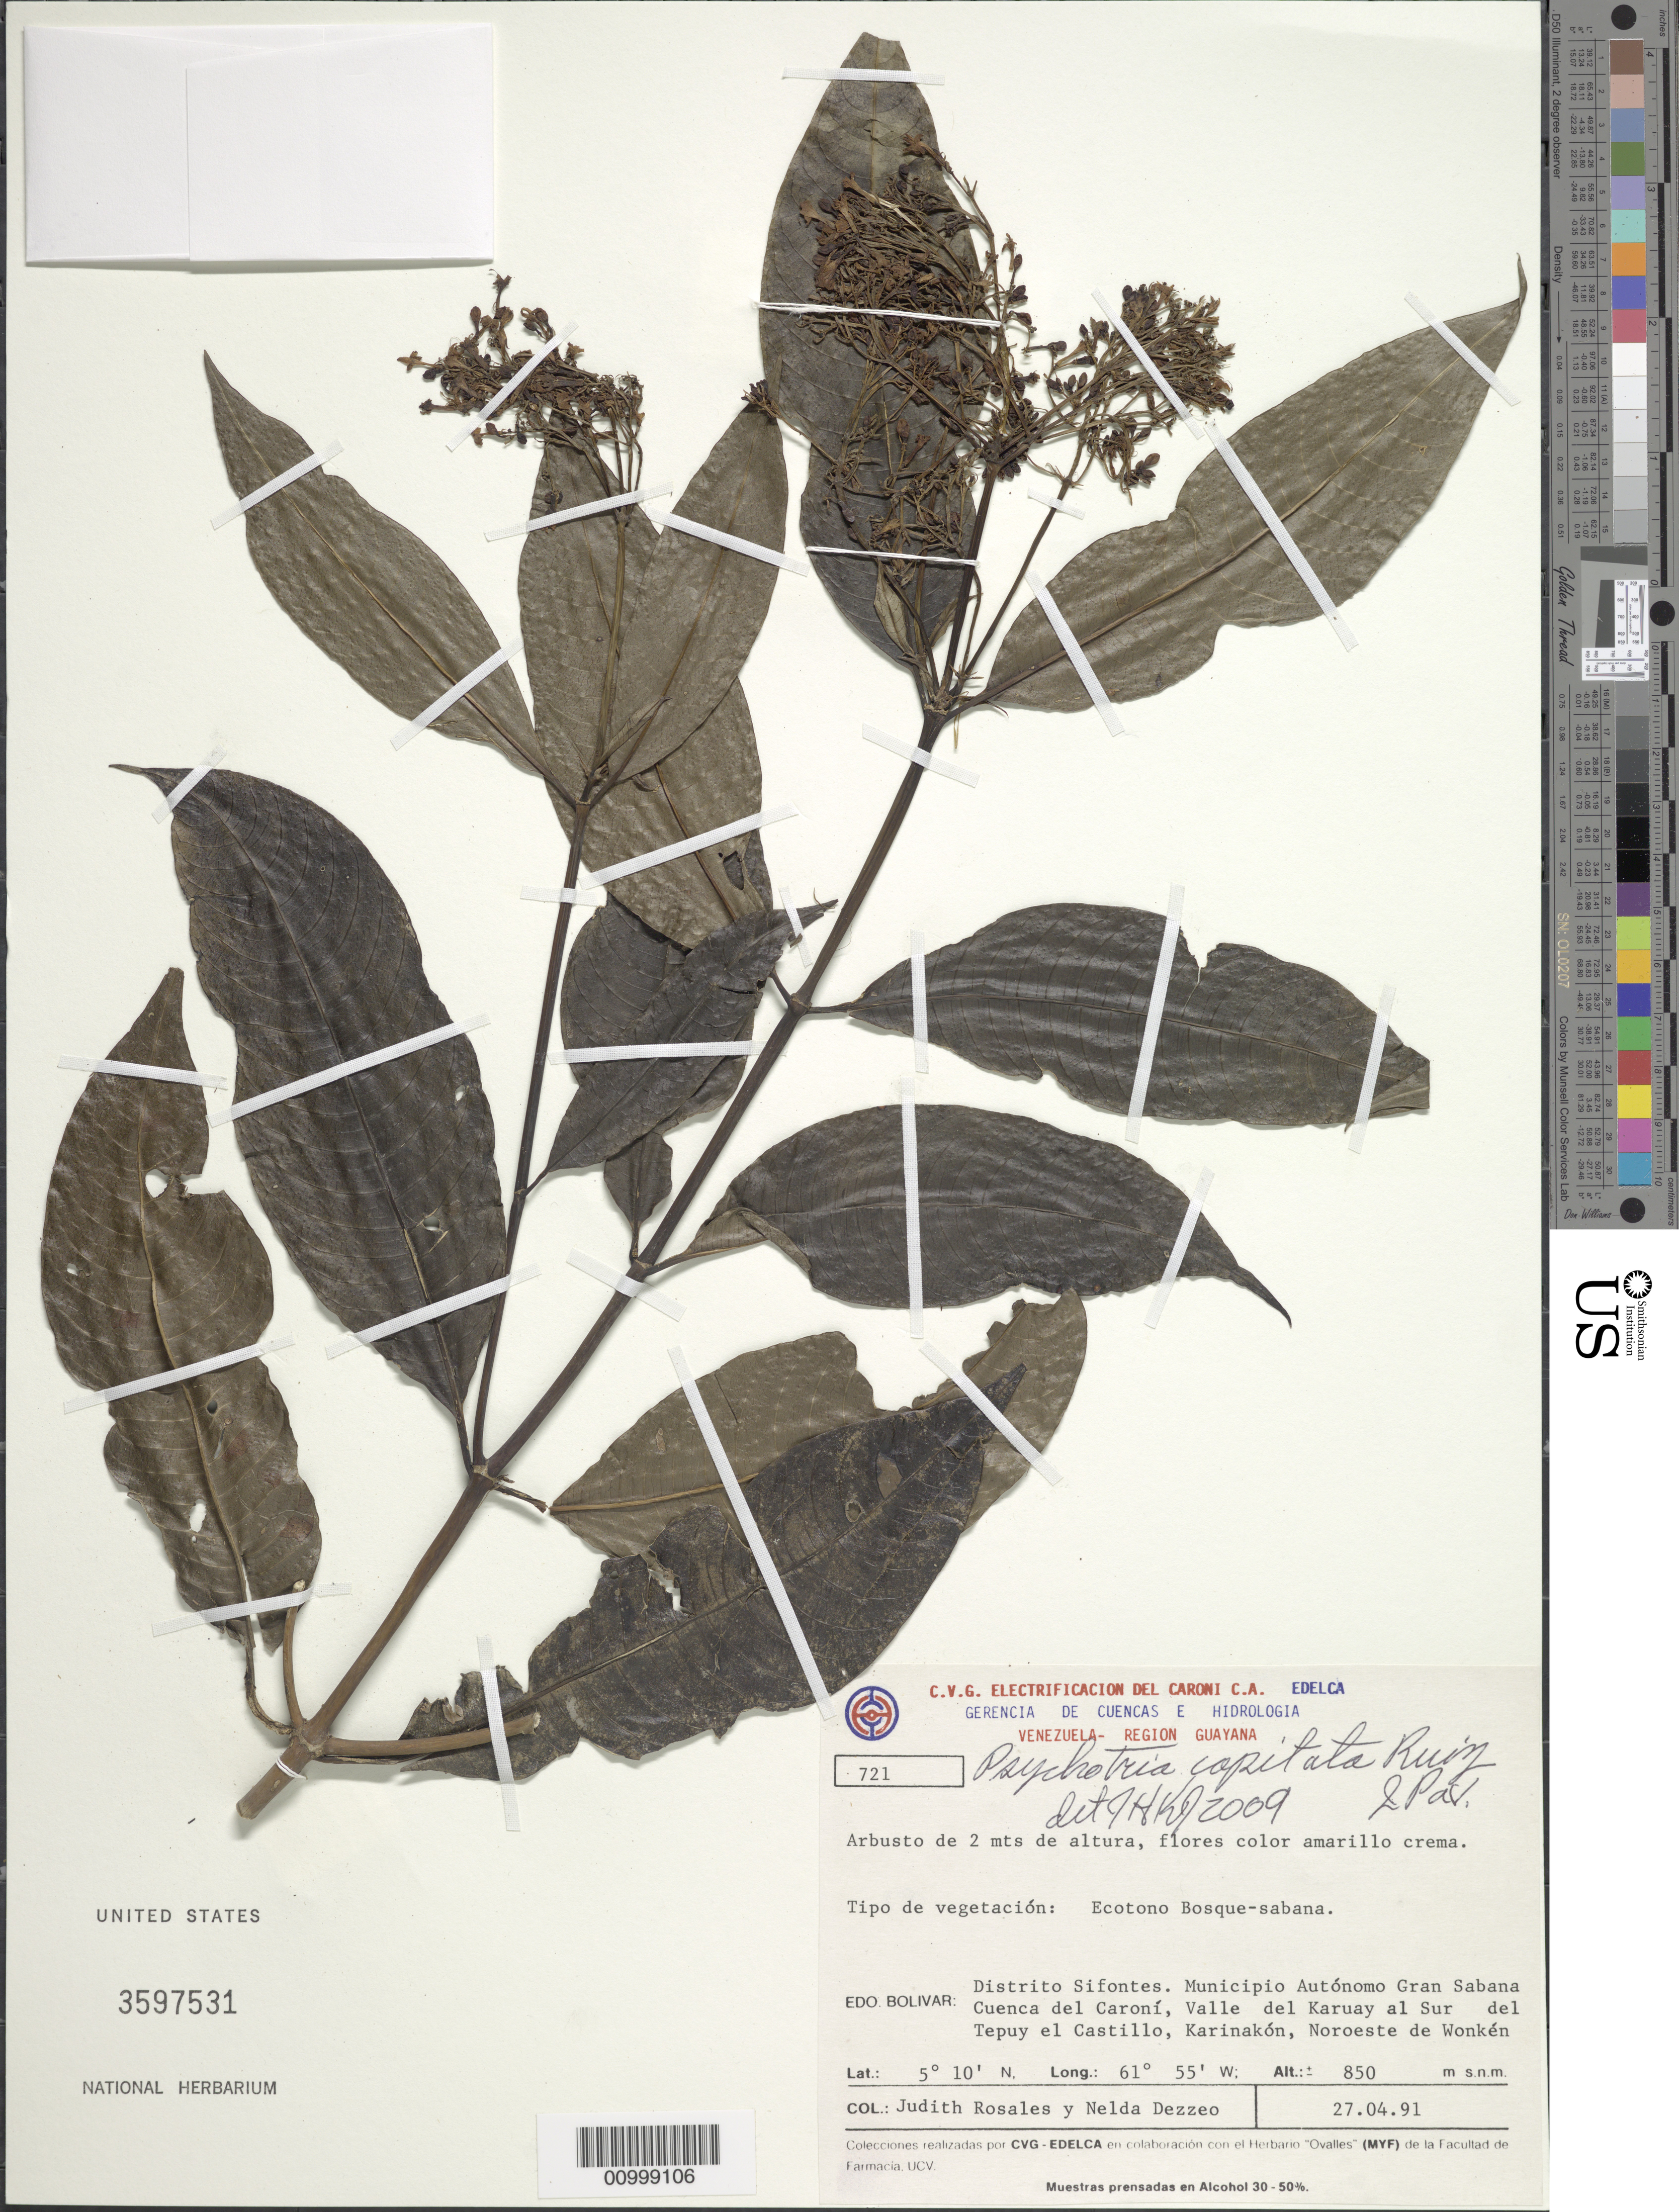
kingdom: Plantae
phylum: Tracheophyta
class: Magnoliopsida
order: Gentianales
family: Rubiaceae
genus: Psychotria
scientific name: Psychotria capitata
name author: Ruiz & Pav.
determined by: Kirkbride, J. H.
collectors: J. Rosales & N. Dezzeo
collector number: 721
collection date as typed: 27-Apr-91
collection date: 1991-04-27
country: Venezuela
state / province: Bolívar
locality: Distrito Sifontes. Municipio Autonomo Gran Sabana Cuence del Caroni, Valle del Karuay al Sur del Tepue el Castillo, Karinakon, Noroeste de Wonken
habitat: Ecotono Bosque-sabana.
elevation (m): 850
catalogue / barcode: US 3597531